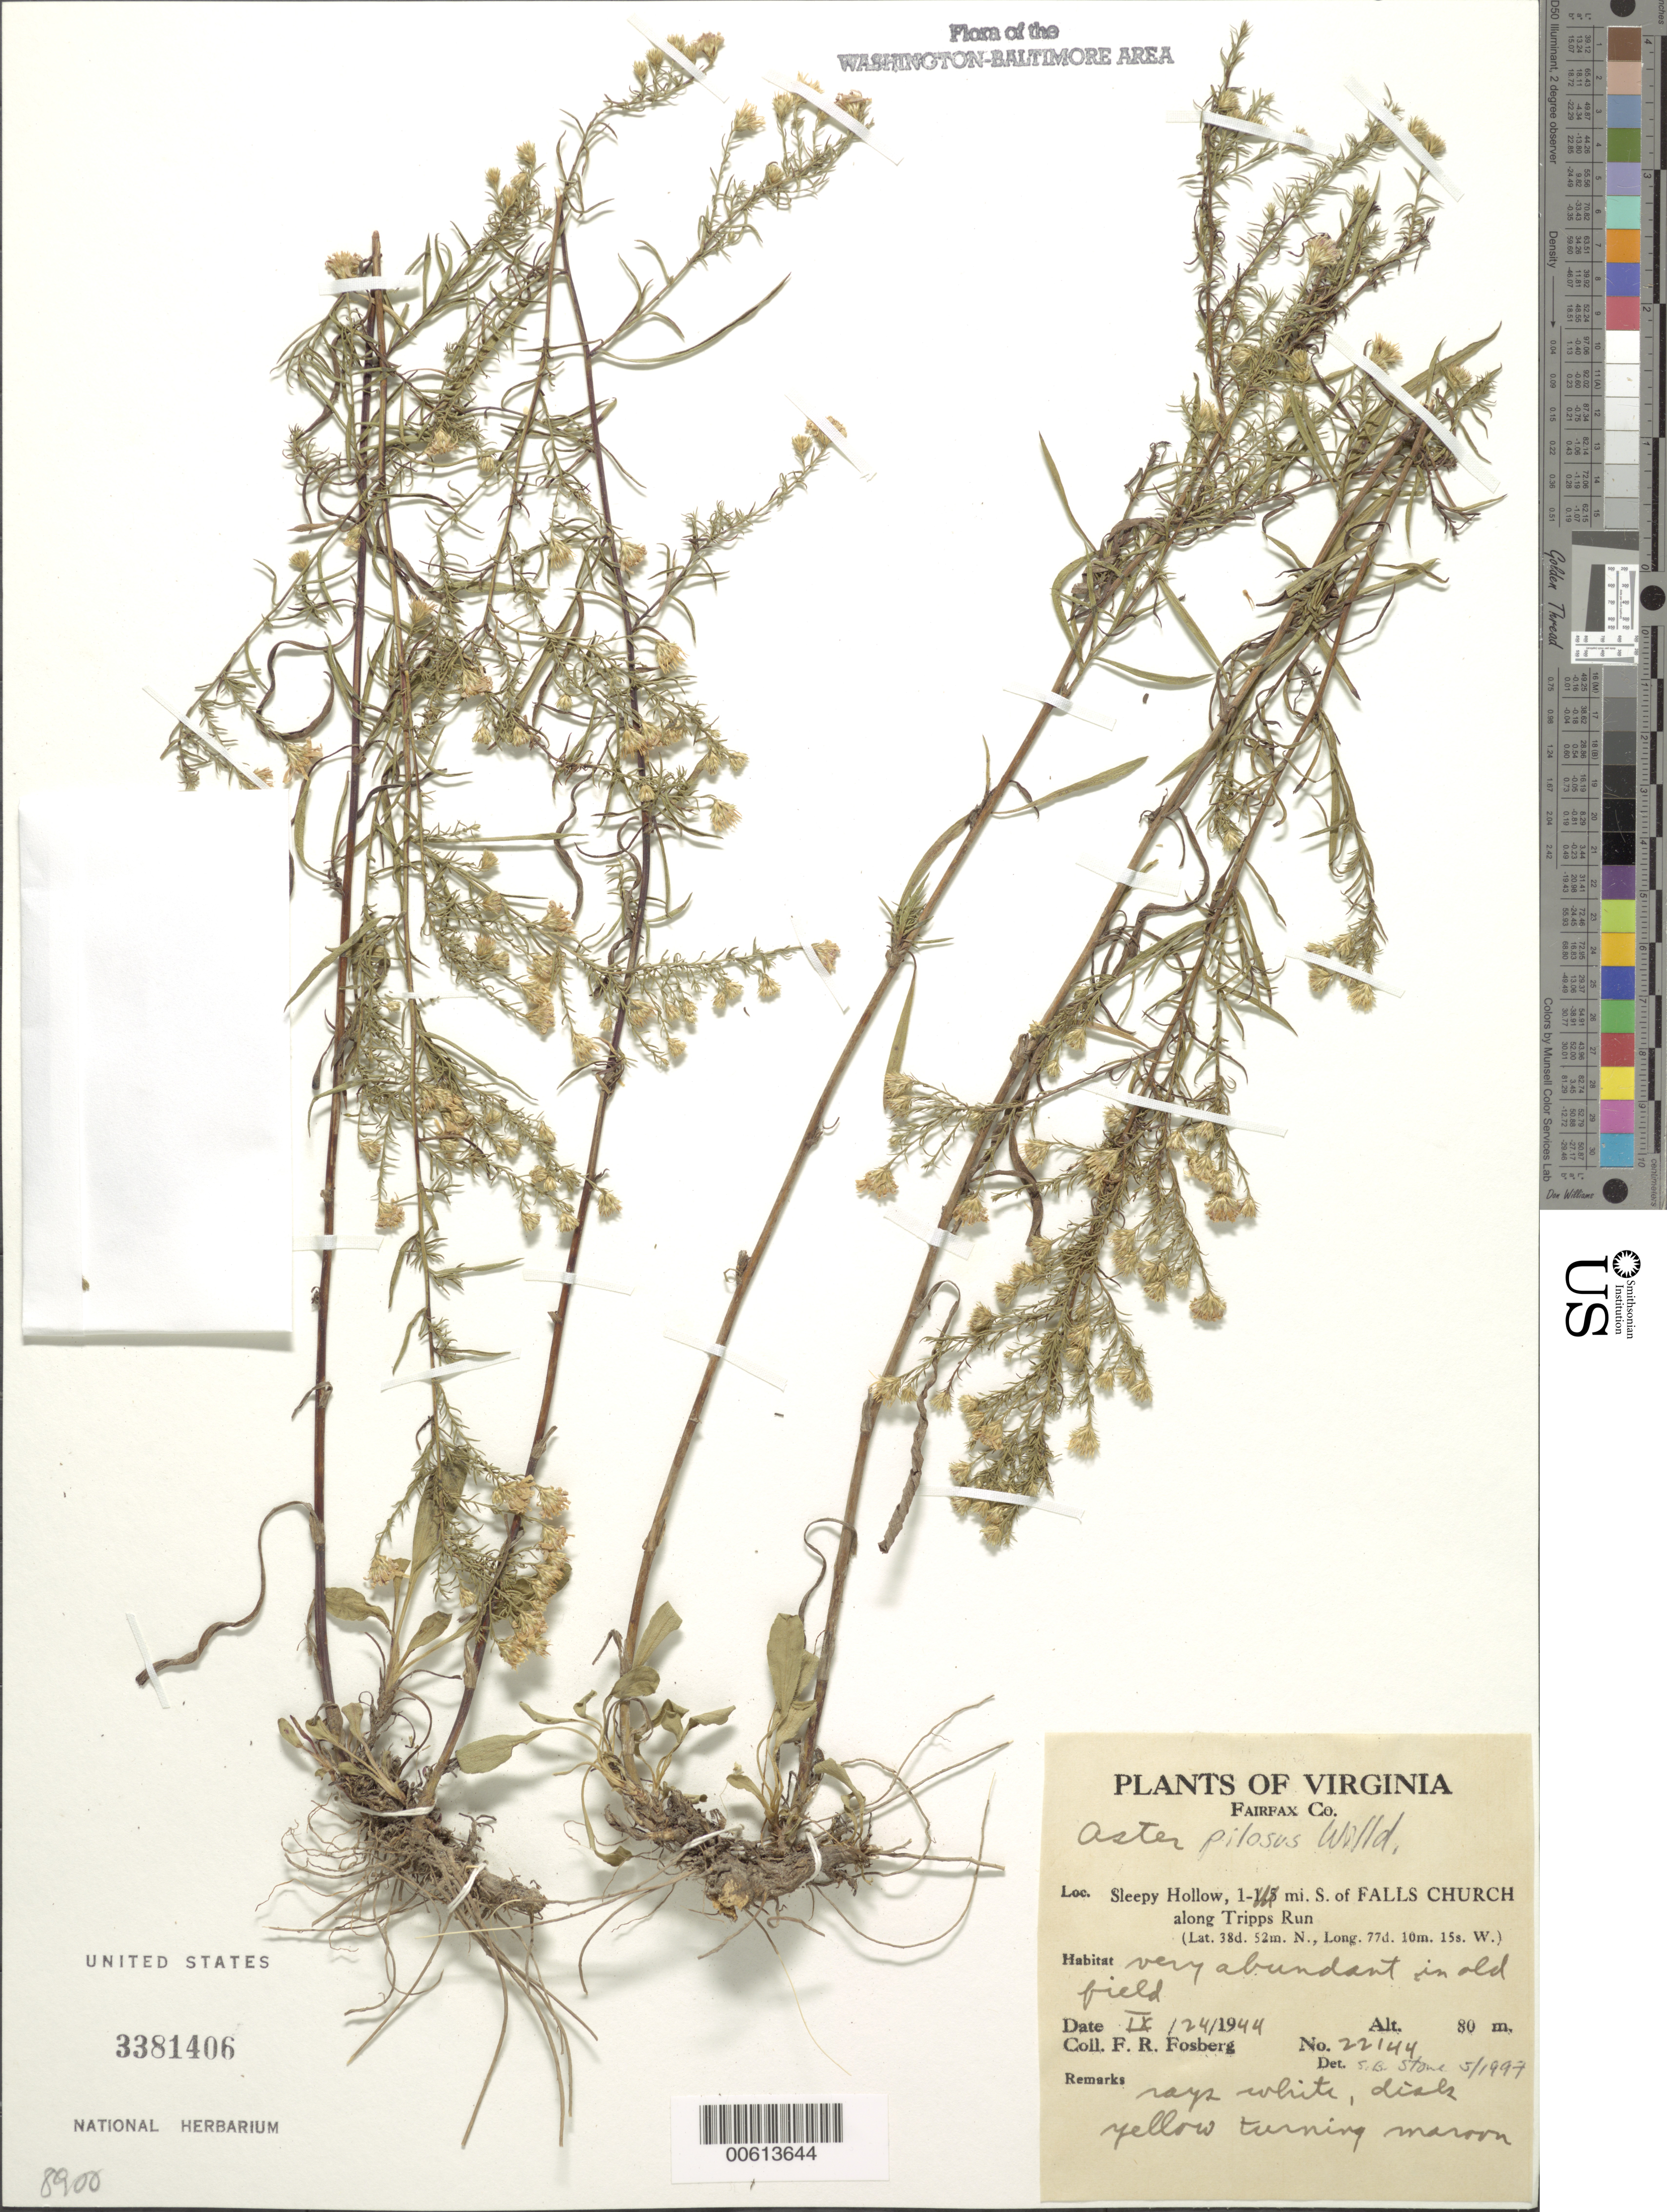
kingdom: Plantae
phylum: Tracheophyta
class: Magnoliopsida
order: Asterales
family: Asteraceae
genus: Symphyotrichum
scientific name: Symphyotrichum pilosum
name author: (Willd.) G.L. Nesom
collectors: F. R. Fosberg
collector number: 23144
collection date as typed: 24 Sep 1944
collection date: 1944-09-24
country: United States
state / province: Virginia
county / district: Fairfax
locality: Sleepy Hollow, S of Falls Church along Tripps Run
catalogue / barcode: US 3381406